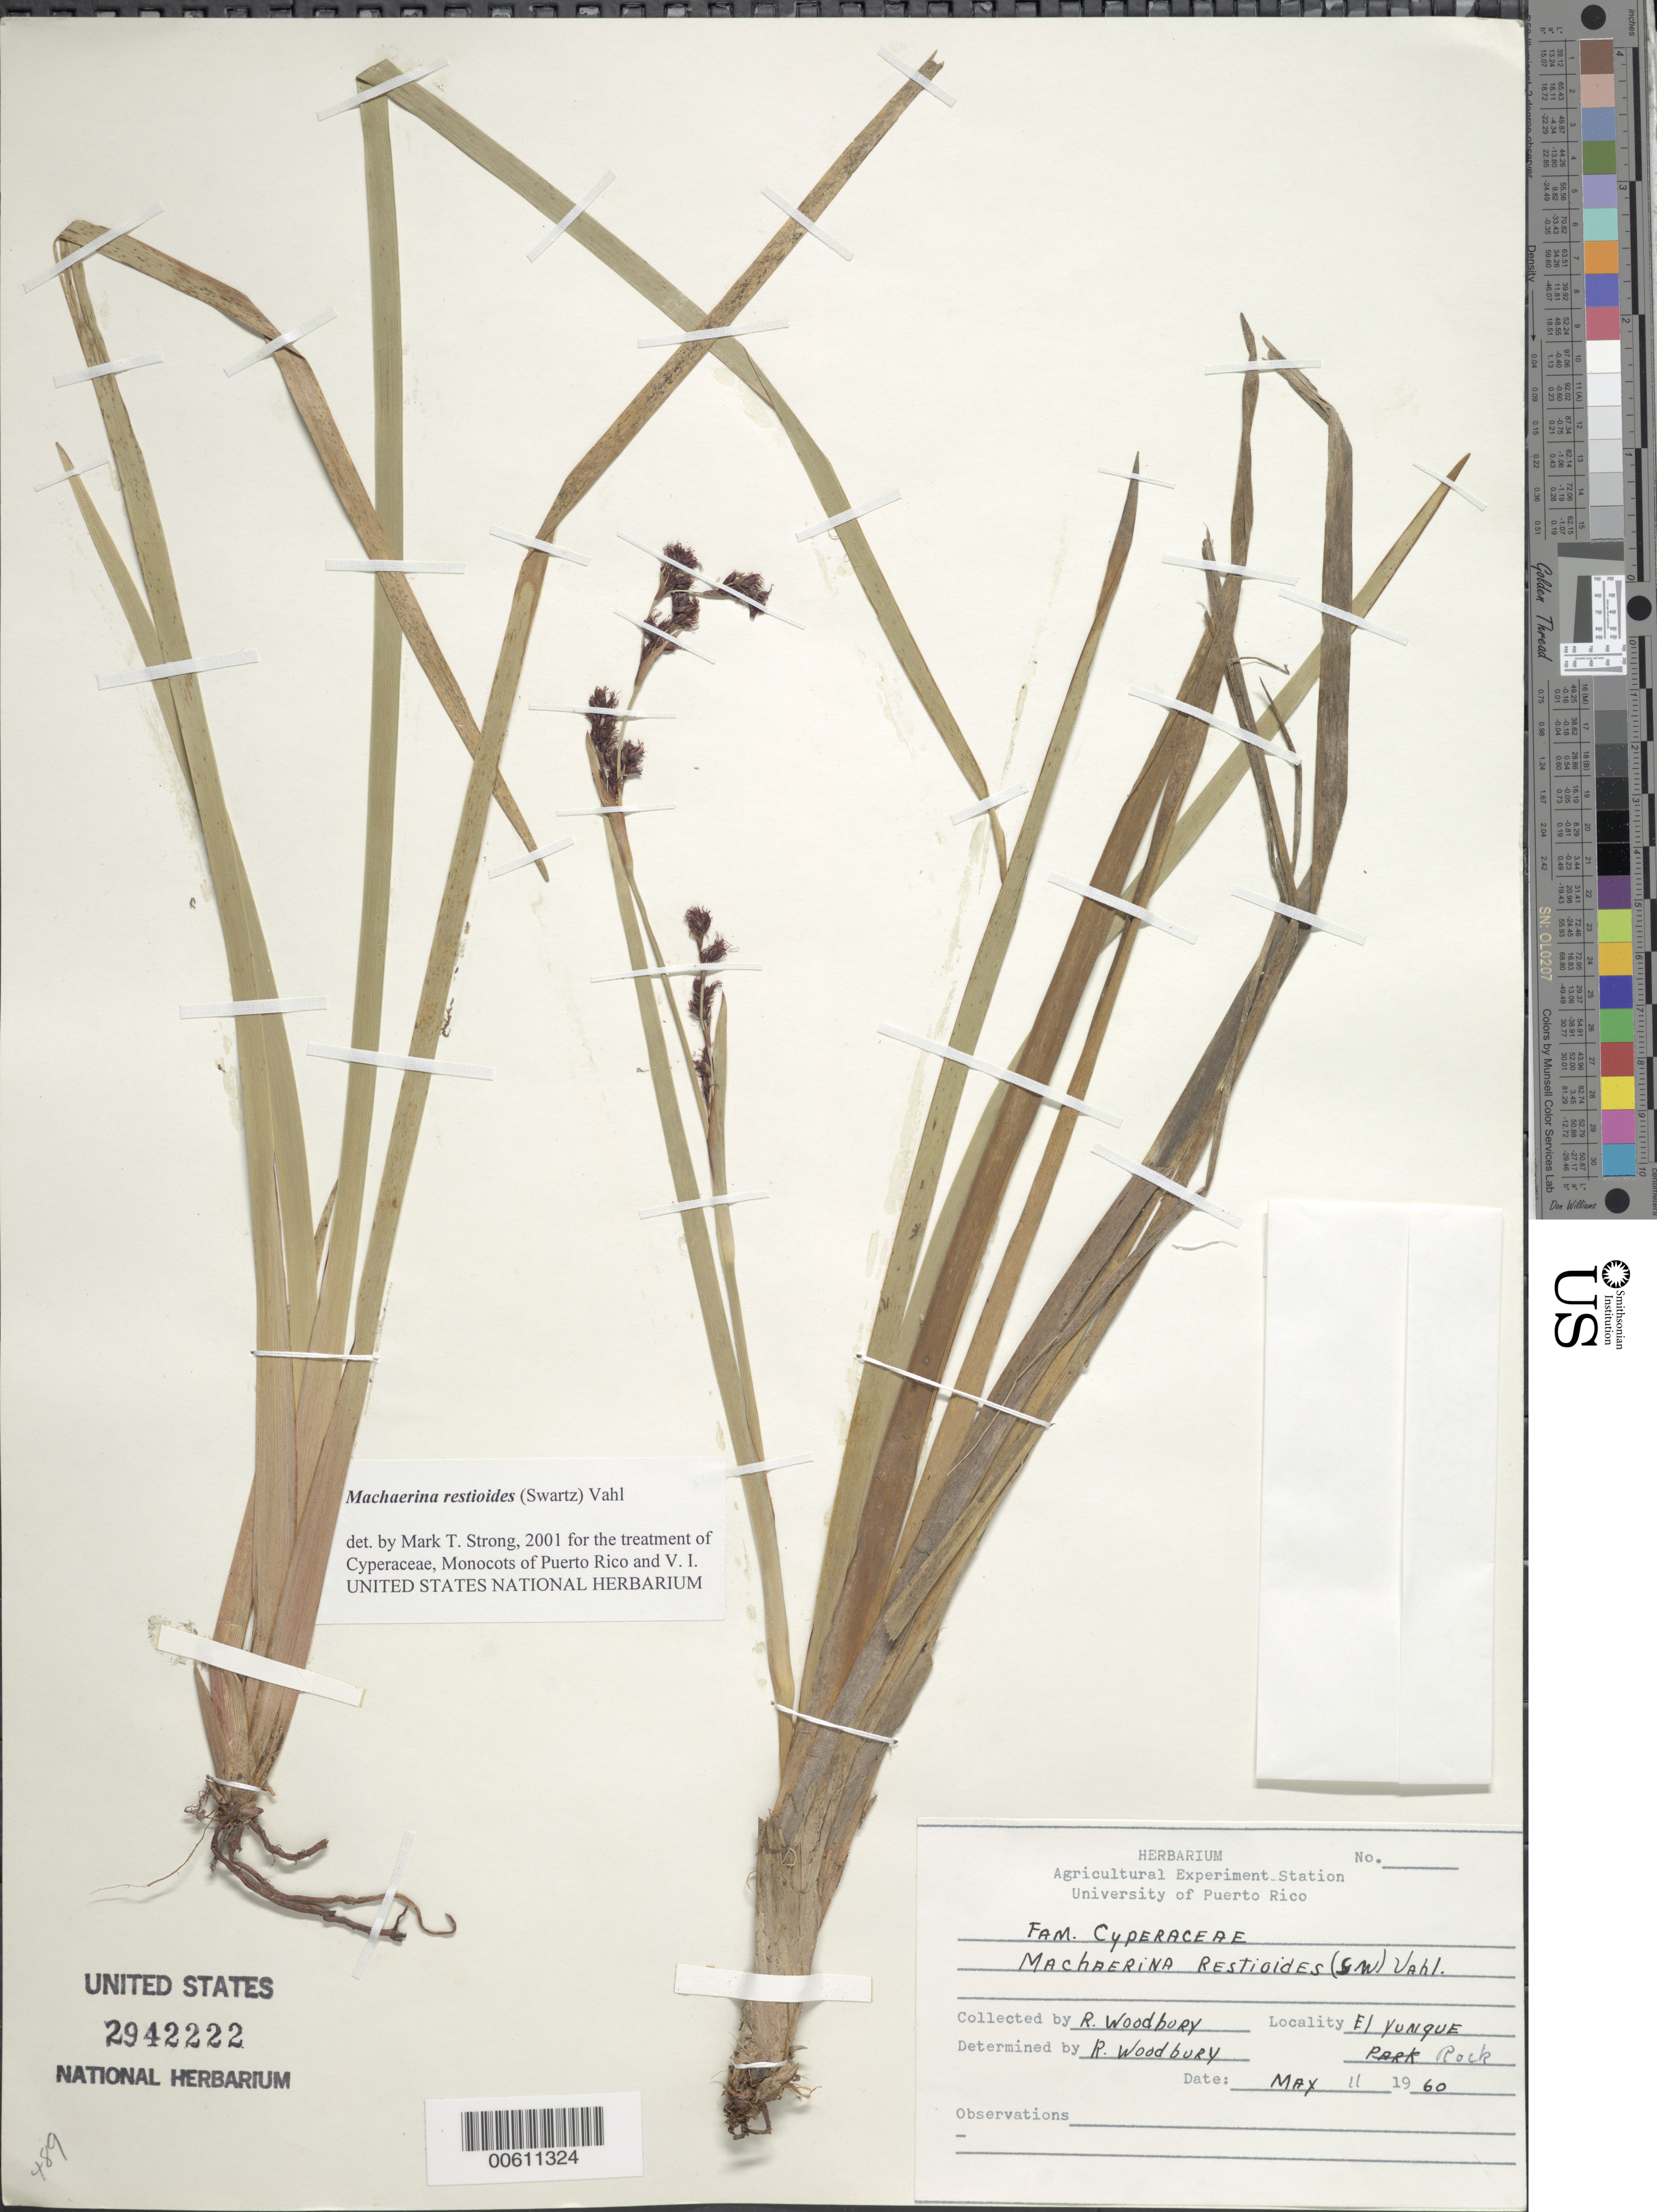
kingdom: Plantae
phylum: Tracheophyta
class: Liliopsida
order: Poales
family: Cyperaceae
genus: Machaerina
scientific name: Machaerina restioides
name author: (Sw.) Vahl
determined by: Strong, M. T., (US), Smithsonian Institution - National Museum of Natural History (UNITED STATES)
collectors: R. O. Woodbury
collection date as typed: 11 May 1960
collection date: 1960-05-11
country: Puerto Rico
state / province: Río Grande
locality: El Yunque.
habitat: Rock.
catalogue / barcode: US 2942222